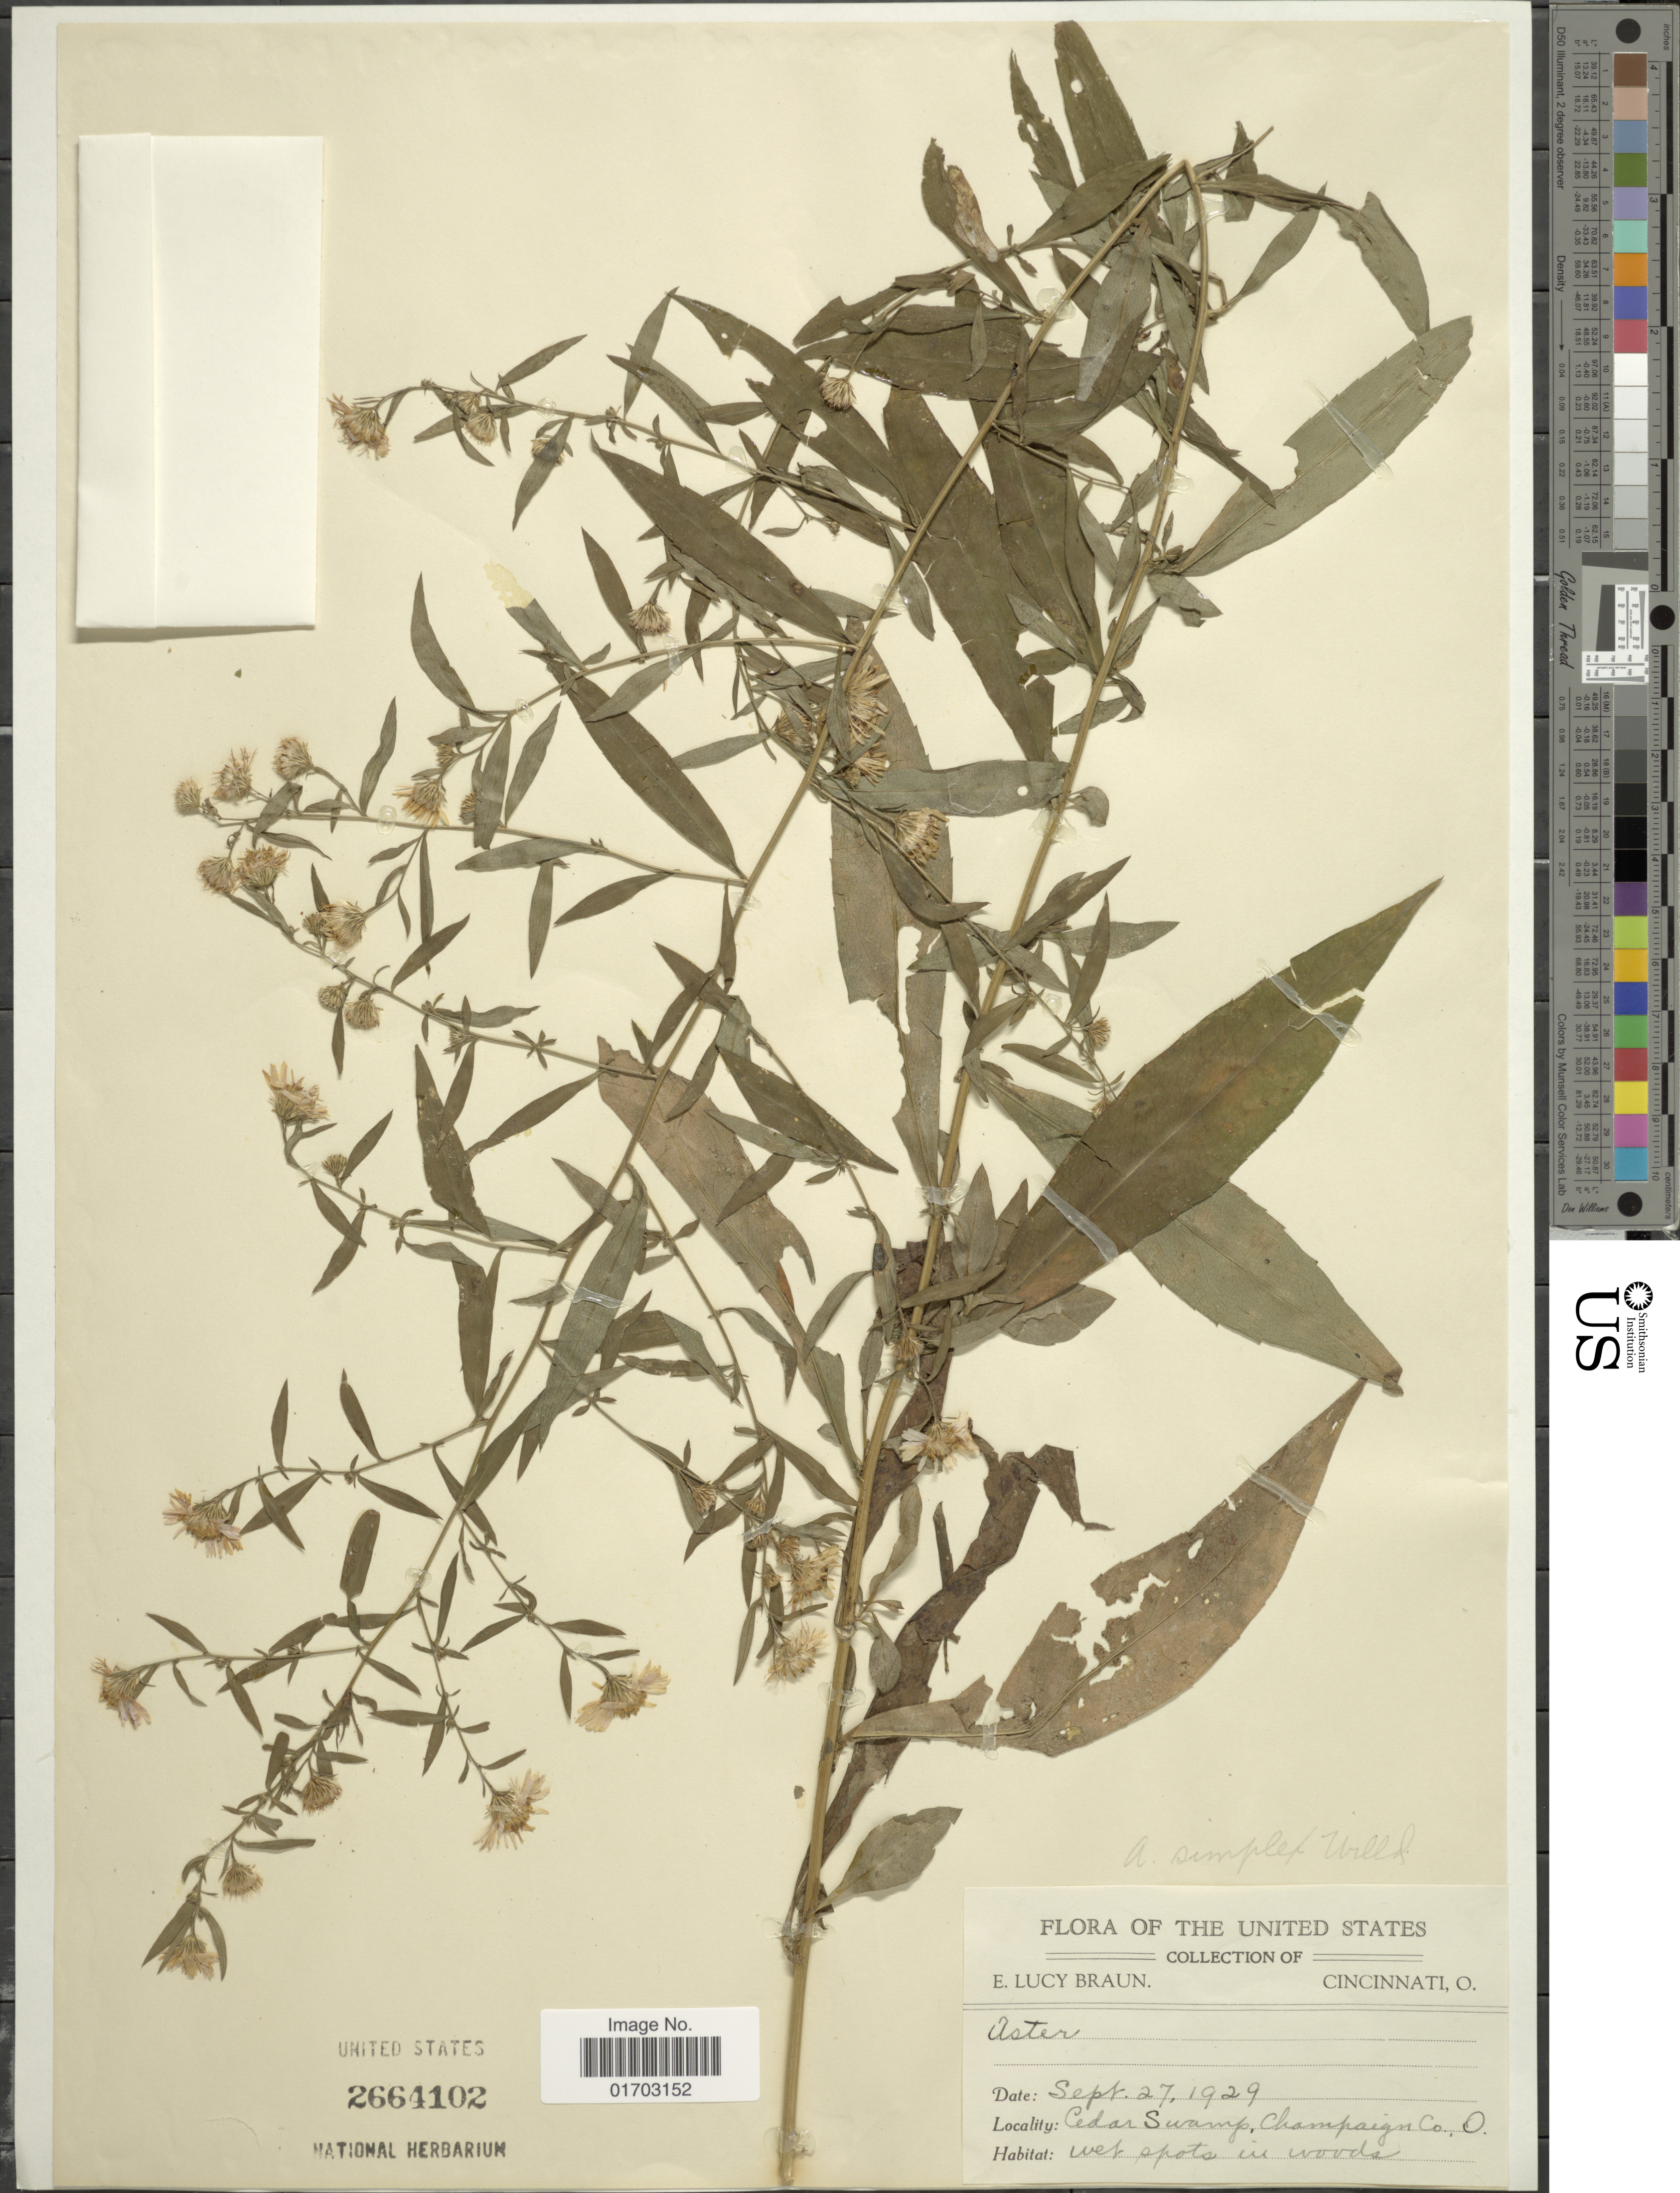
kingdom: Plantae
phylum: Tracheophyta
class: Magnoliopsida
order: Asterales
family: Asteraceae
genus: Symphyotrichum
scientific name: Symphyotrichum simplex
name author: (Willd.) Á. Löve & D. Löve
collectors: E. L. Braun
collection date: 1929-09-27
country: United States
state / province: Ohio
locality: Cedar Swamp, Champaign Co.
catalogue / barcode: US 2664102